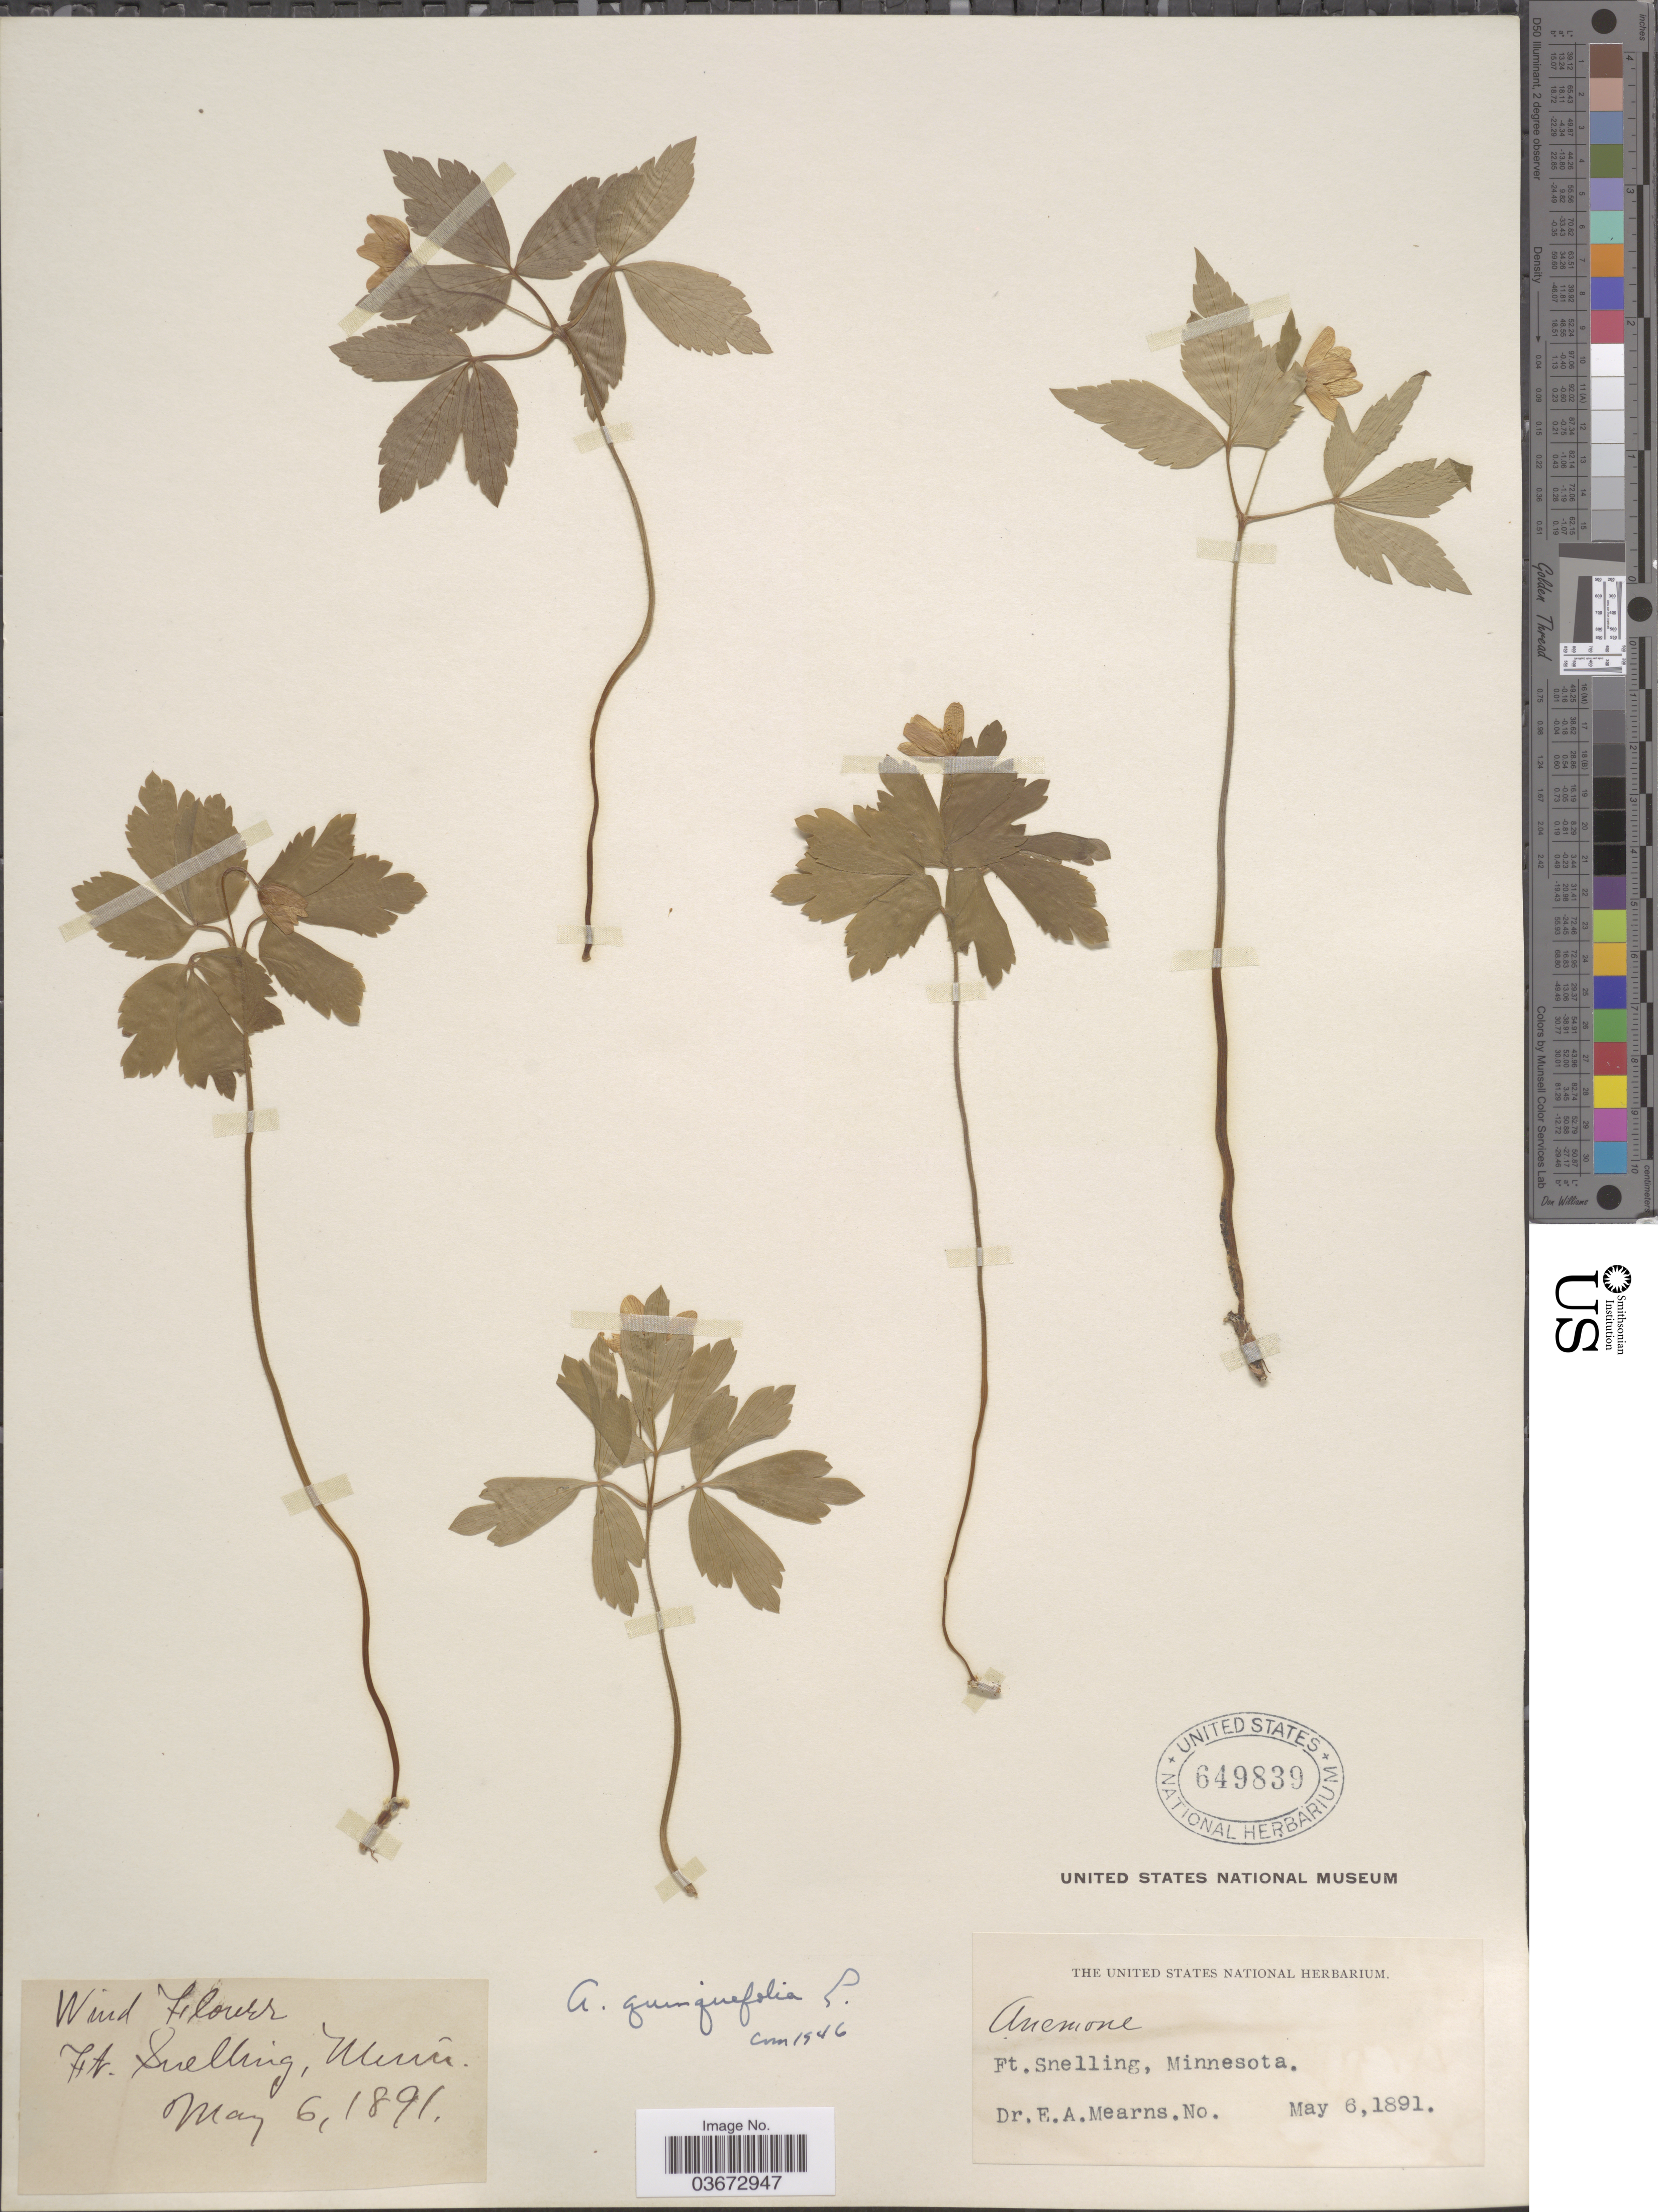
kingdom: Plantae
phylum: Tracheophyta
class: Magnoliopsida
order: Ranunculales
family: Ranunculaceae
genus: Anemone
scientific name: Anemone quinquefolia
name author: L.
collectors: E. A. Mearns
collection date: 1891-05-06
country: United States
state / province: Minnesota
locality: Ft. Snelling.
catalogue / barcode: US 649839